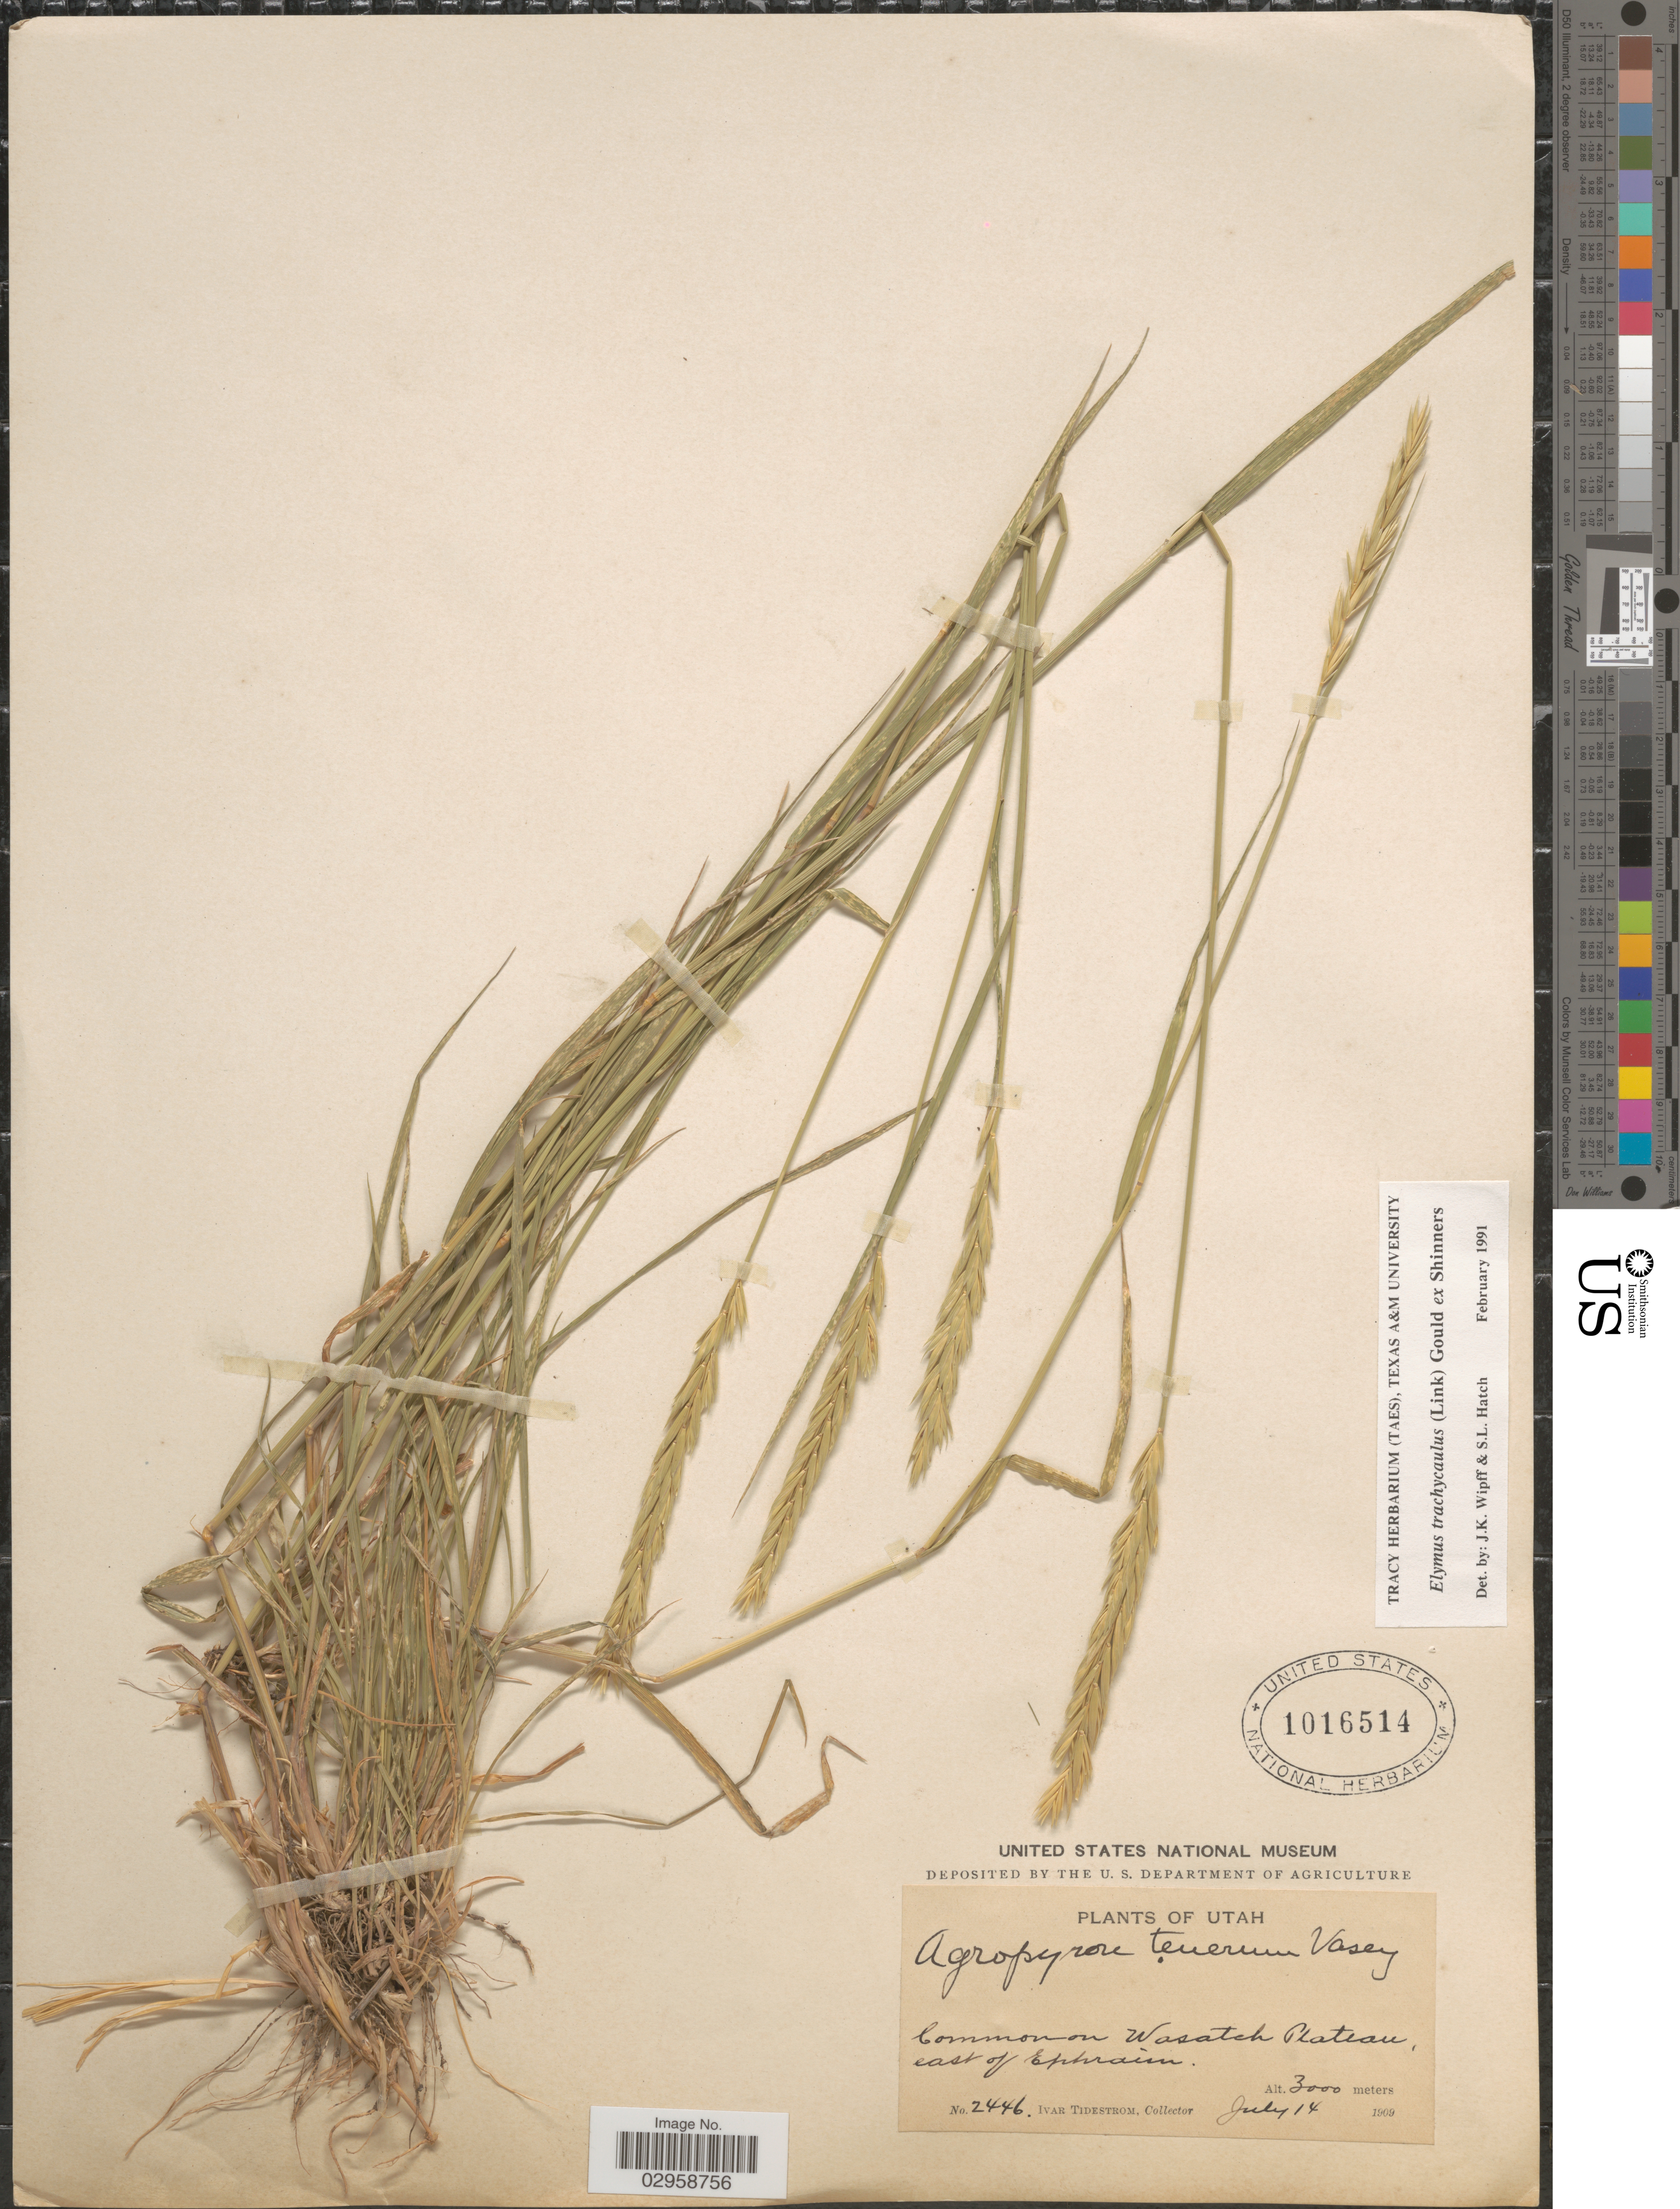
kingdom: Plantae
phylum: Tracheophyta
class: Liliopsida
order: Poales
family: Poaceae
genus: Elymus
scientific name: Elymus trachycaulus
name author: (Link) Gould ex Shinners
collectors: I. F. Tidestrom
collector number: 2446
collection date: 1909-07-14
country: United States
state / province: Utah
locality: Wasatch Plateau, east of Ephraim.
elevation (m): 3000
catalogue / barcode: US 1016514